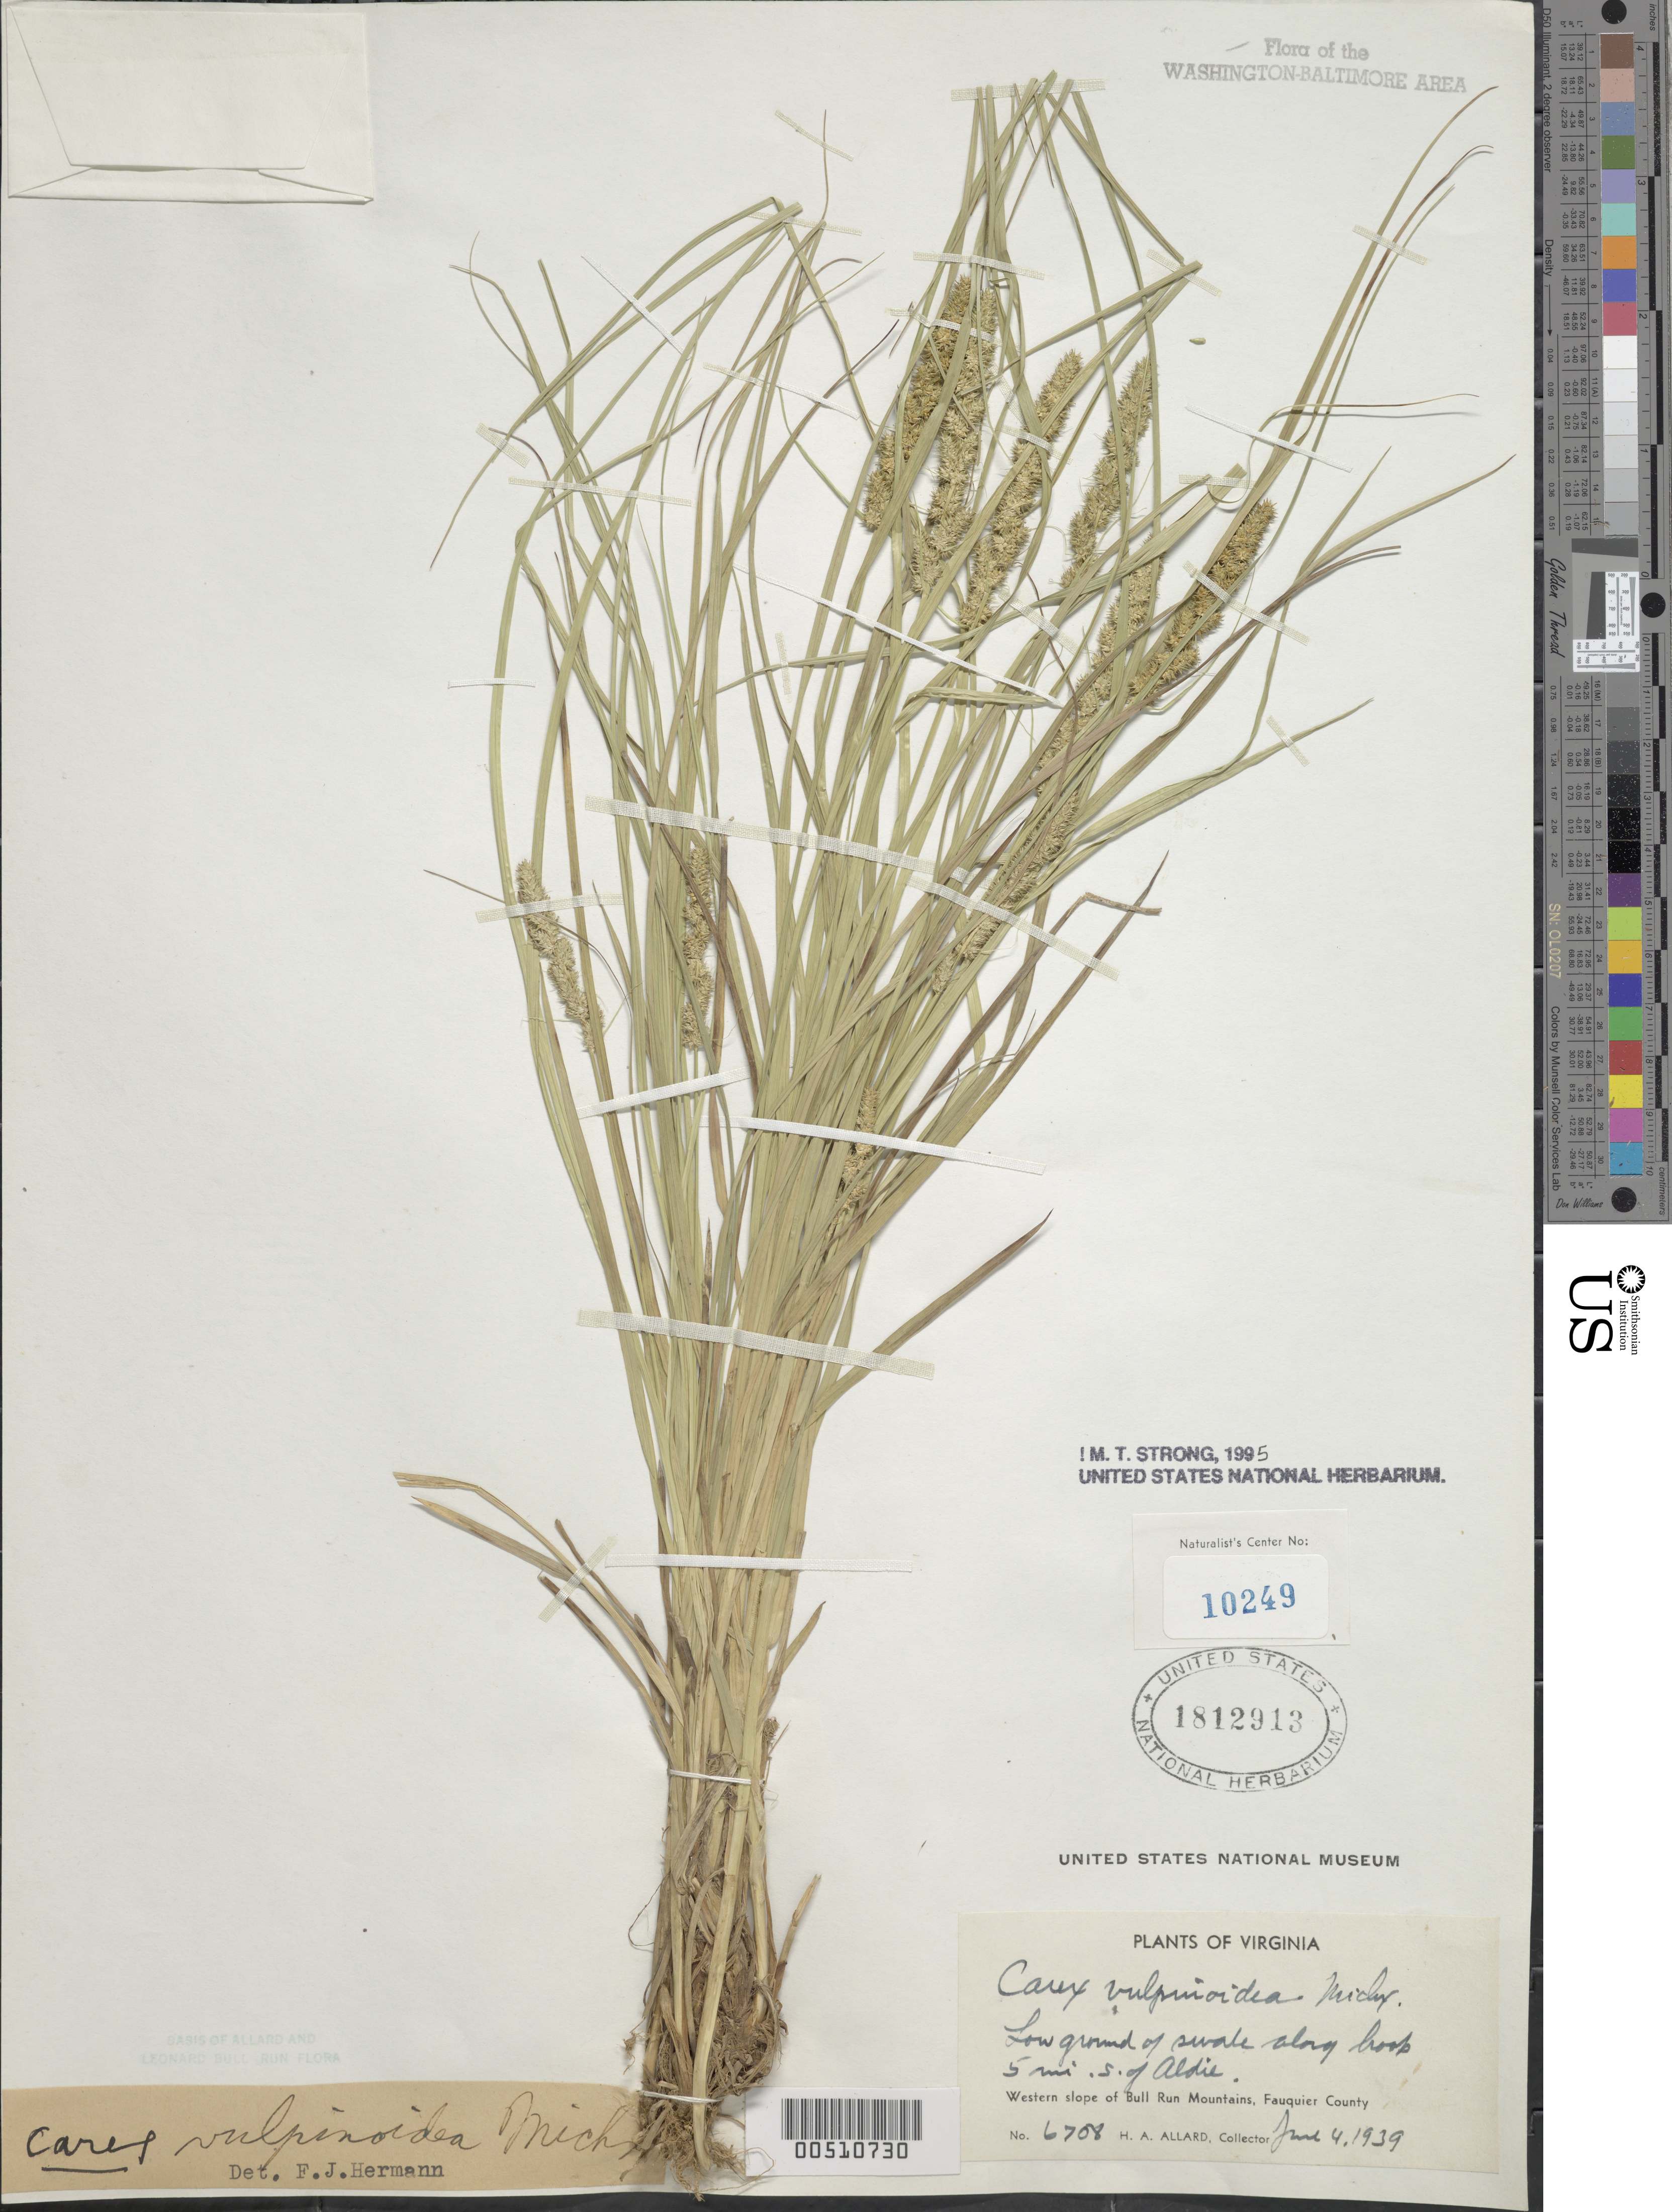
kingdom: Plantae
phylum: Tracheophyta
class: Liliopsida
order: Poales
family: Cyperaceae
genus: Carex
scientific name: Carex vulpinoidea Michx.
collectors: H. A. Allard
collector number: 6708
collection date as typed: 04 Jun 1939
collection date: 1939-06-04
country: United States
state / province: Virginia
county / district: Fauquier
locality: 5 mi. S of Aldie, W slope of Bull Run Mts. Bull Run Mts.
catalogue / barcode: US 1812913